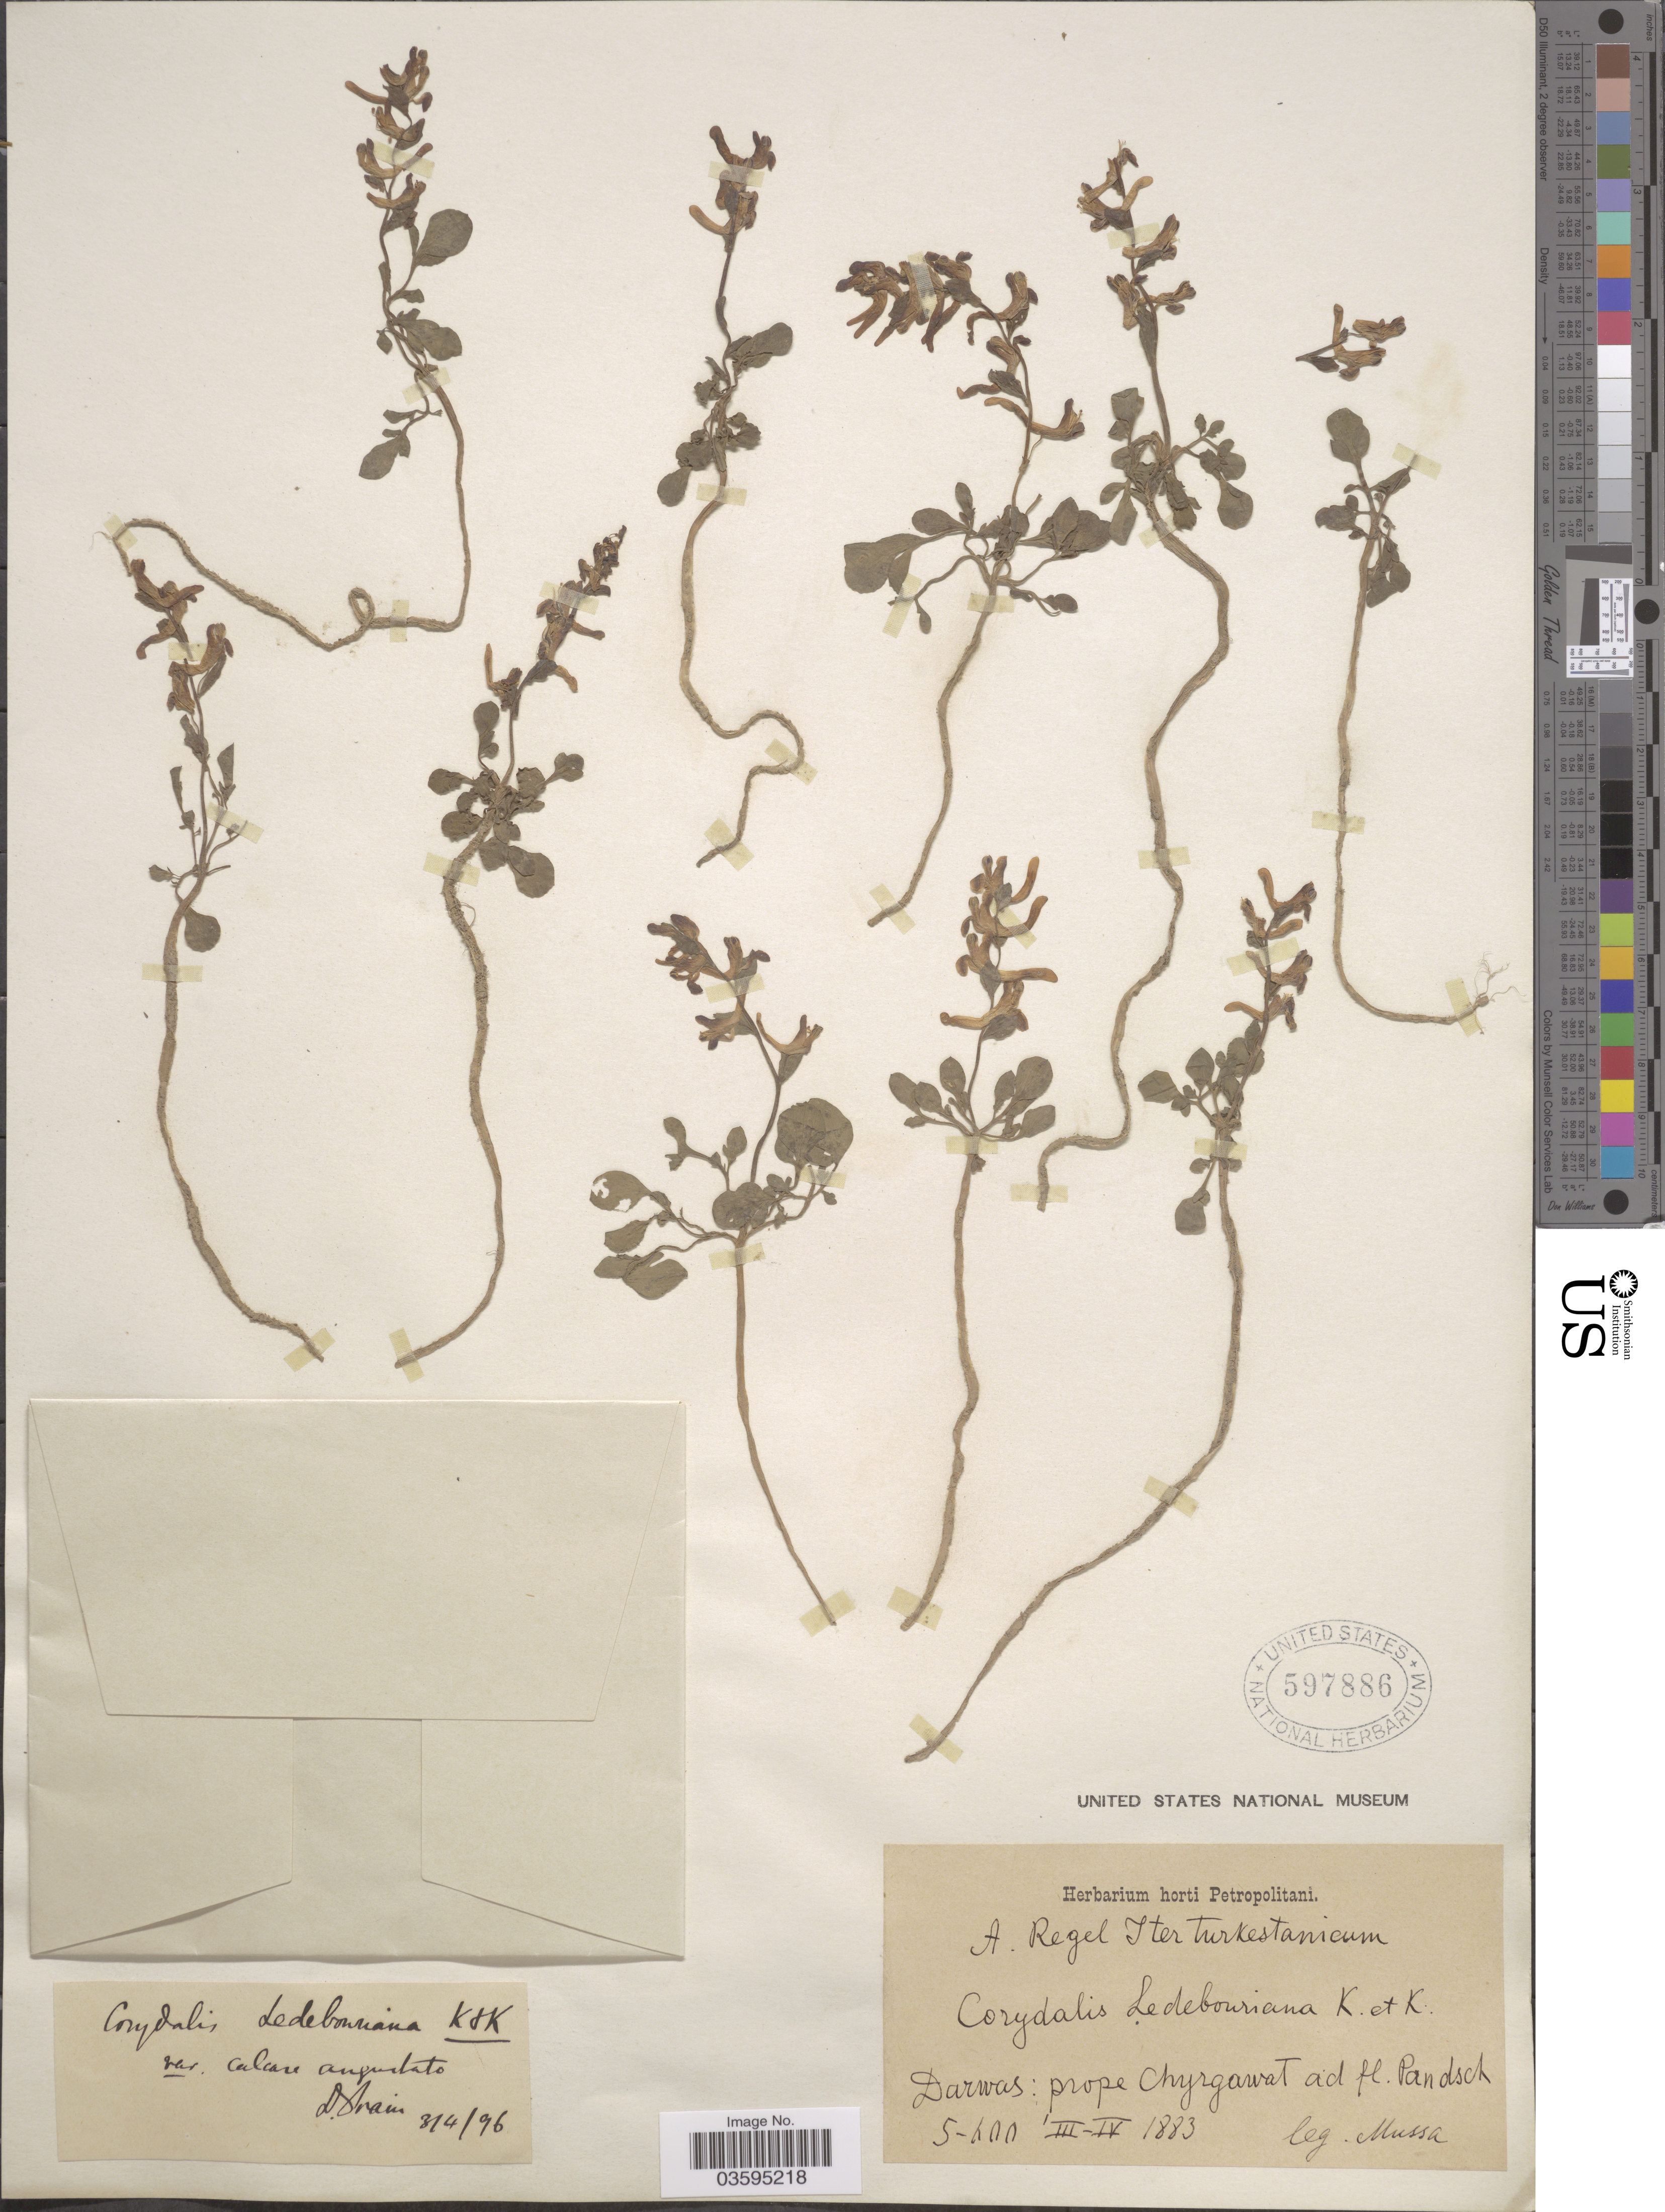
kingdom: Plantae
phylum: Tracheophyta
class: Magnoliopsida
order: Ranunculales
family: Papaveraceae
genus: Corydalis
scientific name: Corydalis ledebouriana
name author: Kar. & Kir.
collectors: A. Regel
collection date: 1883-03/1883-04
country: Tajikistan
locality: Iter Turkestanicum. Darwas: prope Chyrgawat ad fl. Pandsch.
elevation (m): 152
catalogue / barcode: US 597886